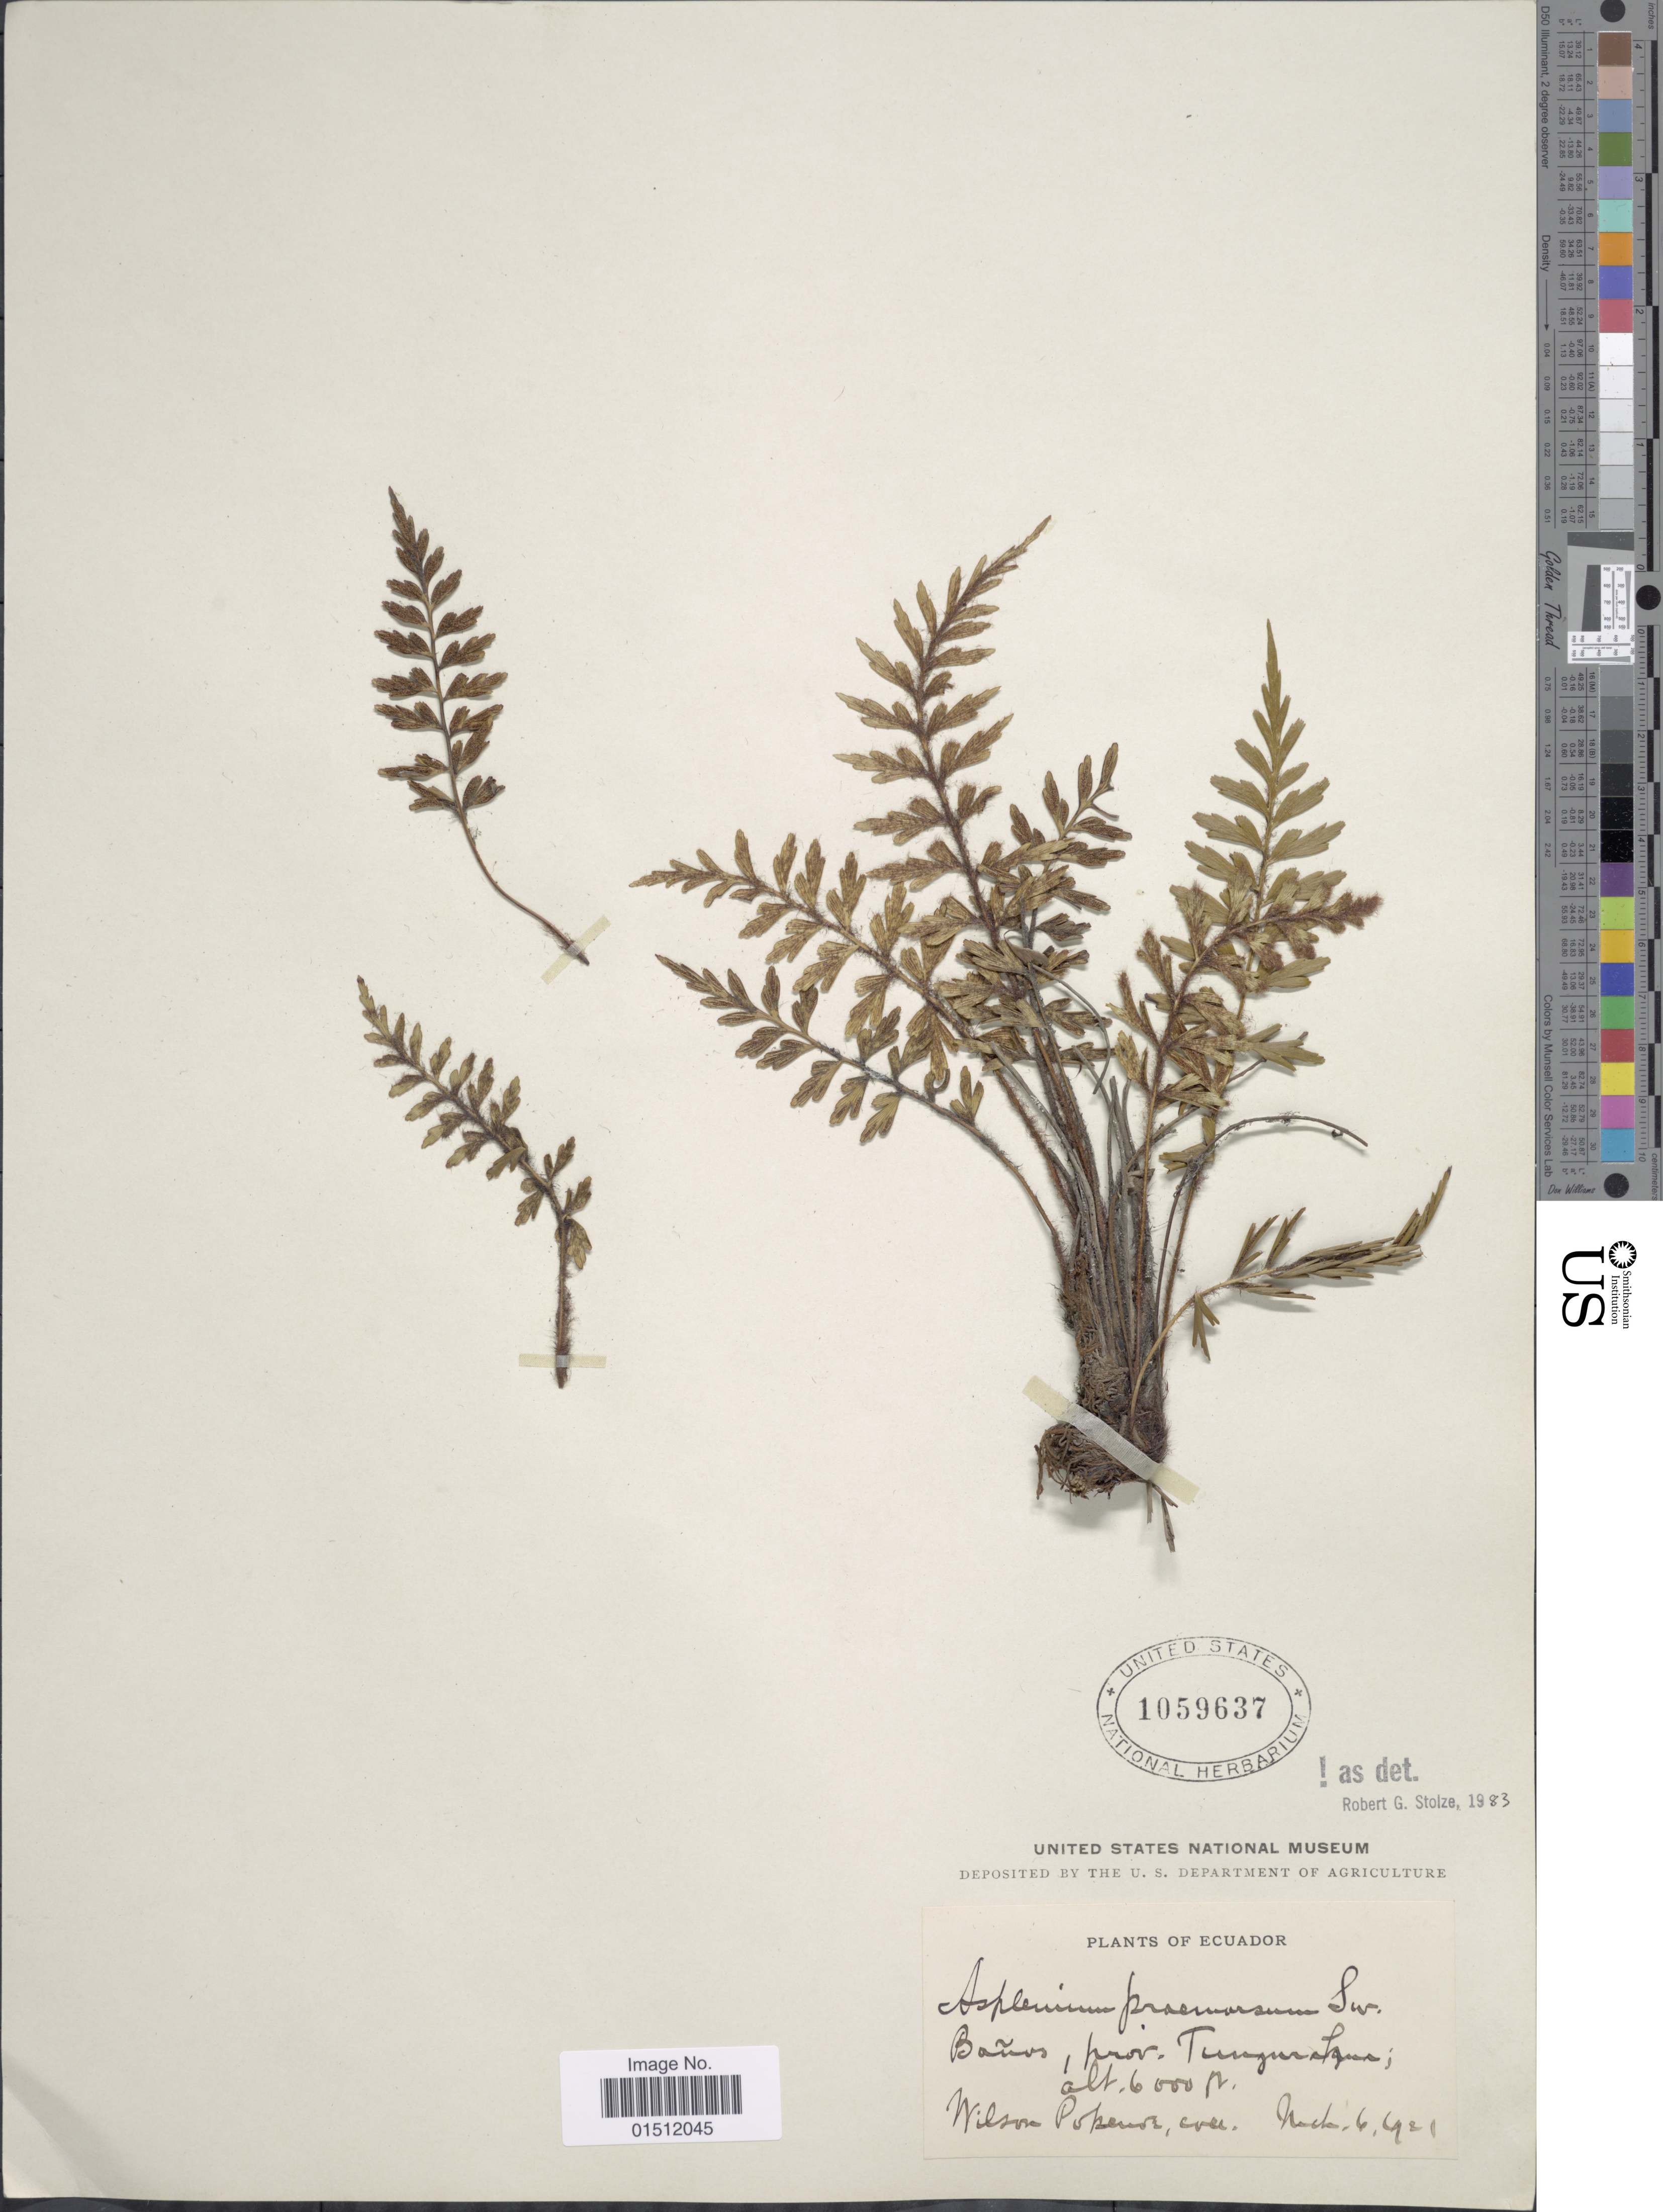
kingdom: Plantae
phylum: Tracheophyta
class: Polypodiopsida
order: Polypodiales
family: Aspleniaceae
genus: Asplenium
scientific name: Asplenium praemorsum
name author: Sw.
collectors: P. Wilson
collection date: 1921-03-06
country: Ecuador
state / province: Tungurahua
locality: Banos, Prov. Tungurahua.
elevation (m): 1829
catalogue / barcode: US 1059637